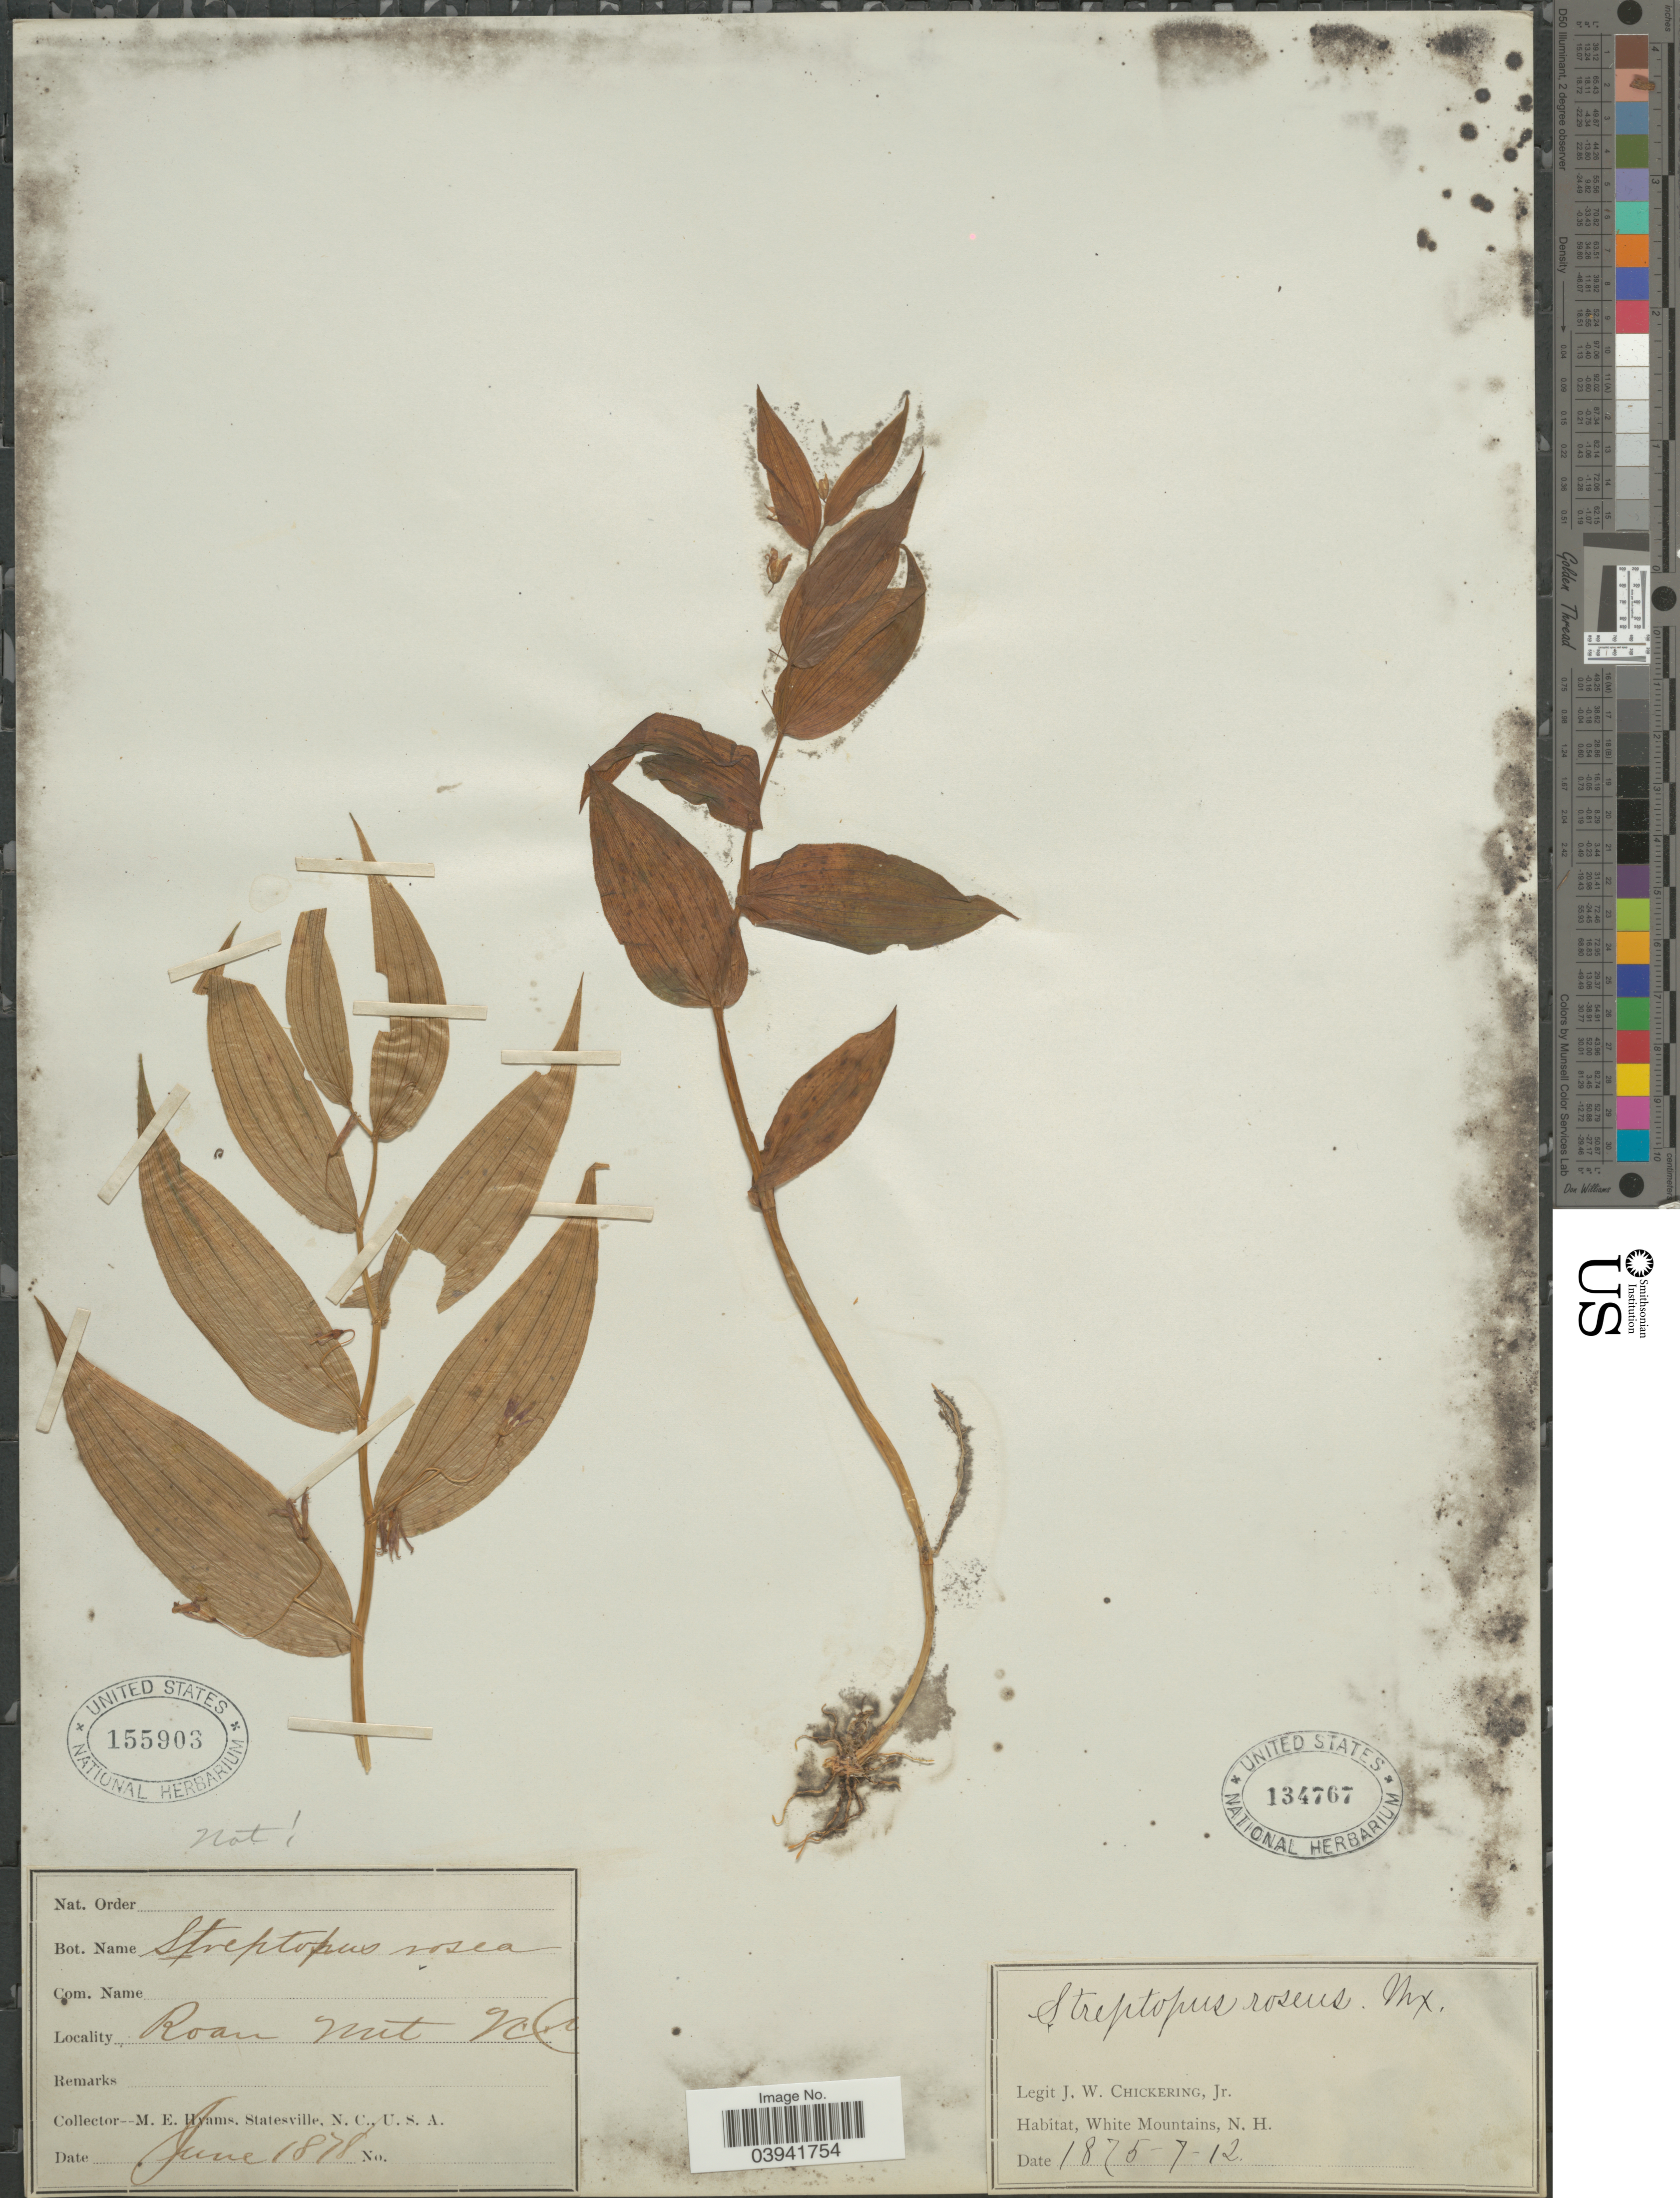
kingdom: Plantae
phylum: Tracheophyta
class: Liliopsida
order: Liliales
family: Liliaceae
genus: Streptopus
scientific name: Streptopus roseus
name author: Michx.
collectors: M. E. Hyams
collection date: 1878-06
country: United States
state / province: North Carolina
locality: Roan Mt.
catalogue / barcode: US 155903